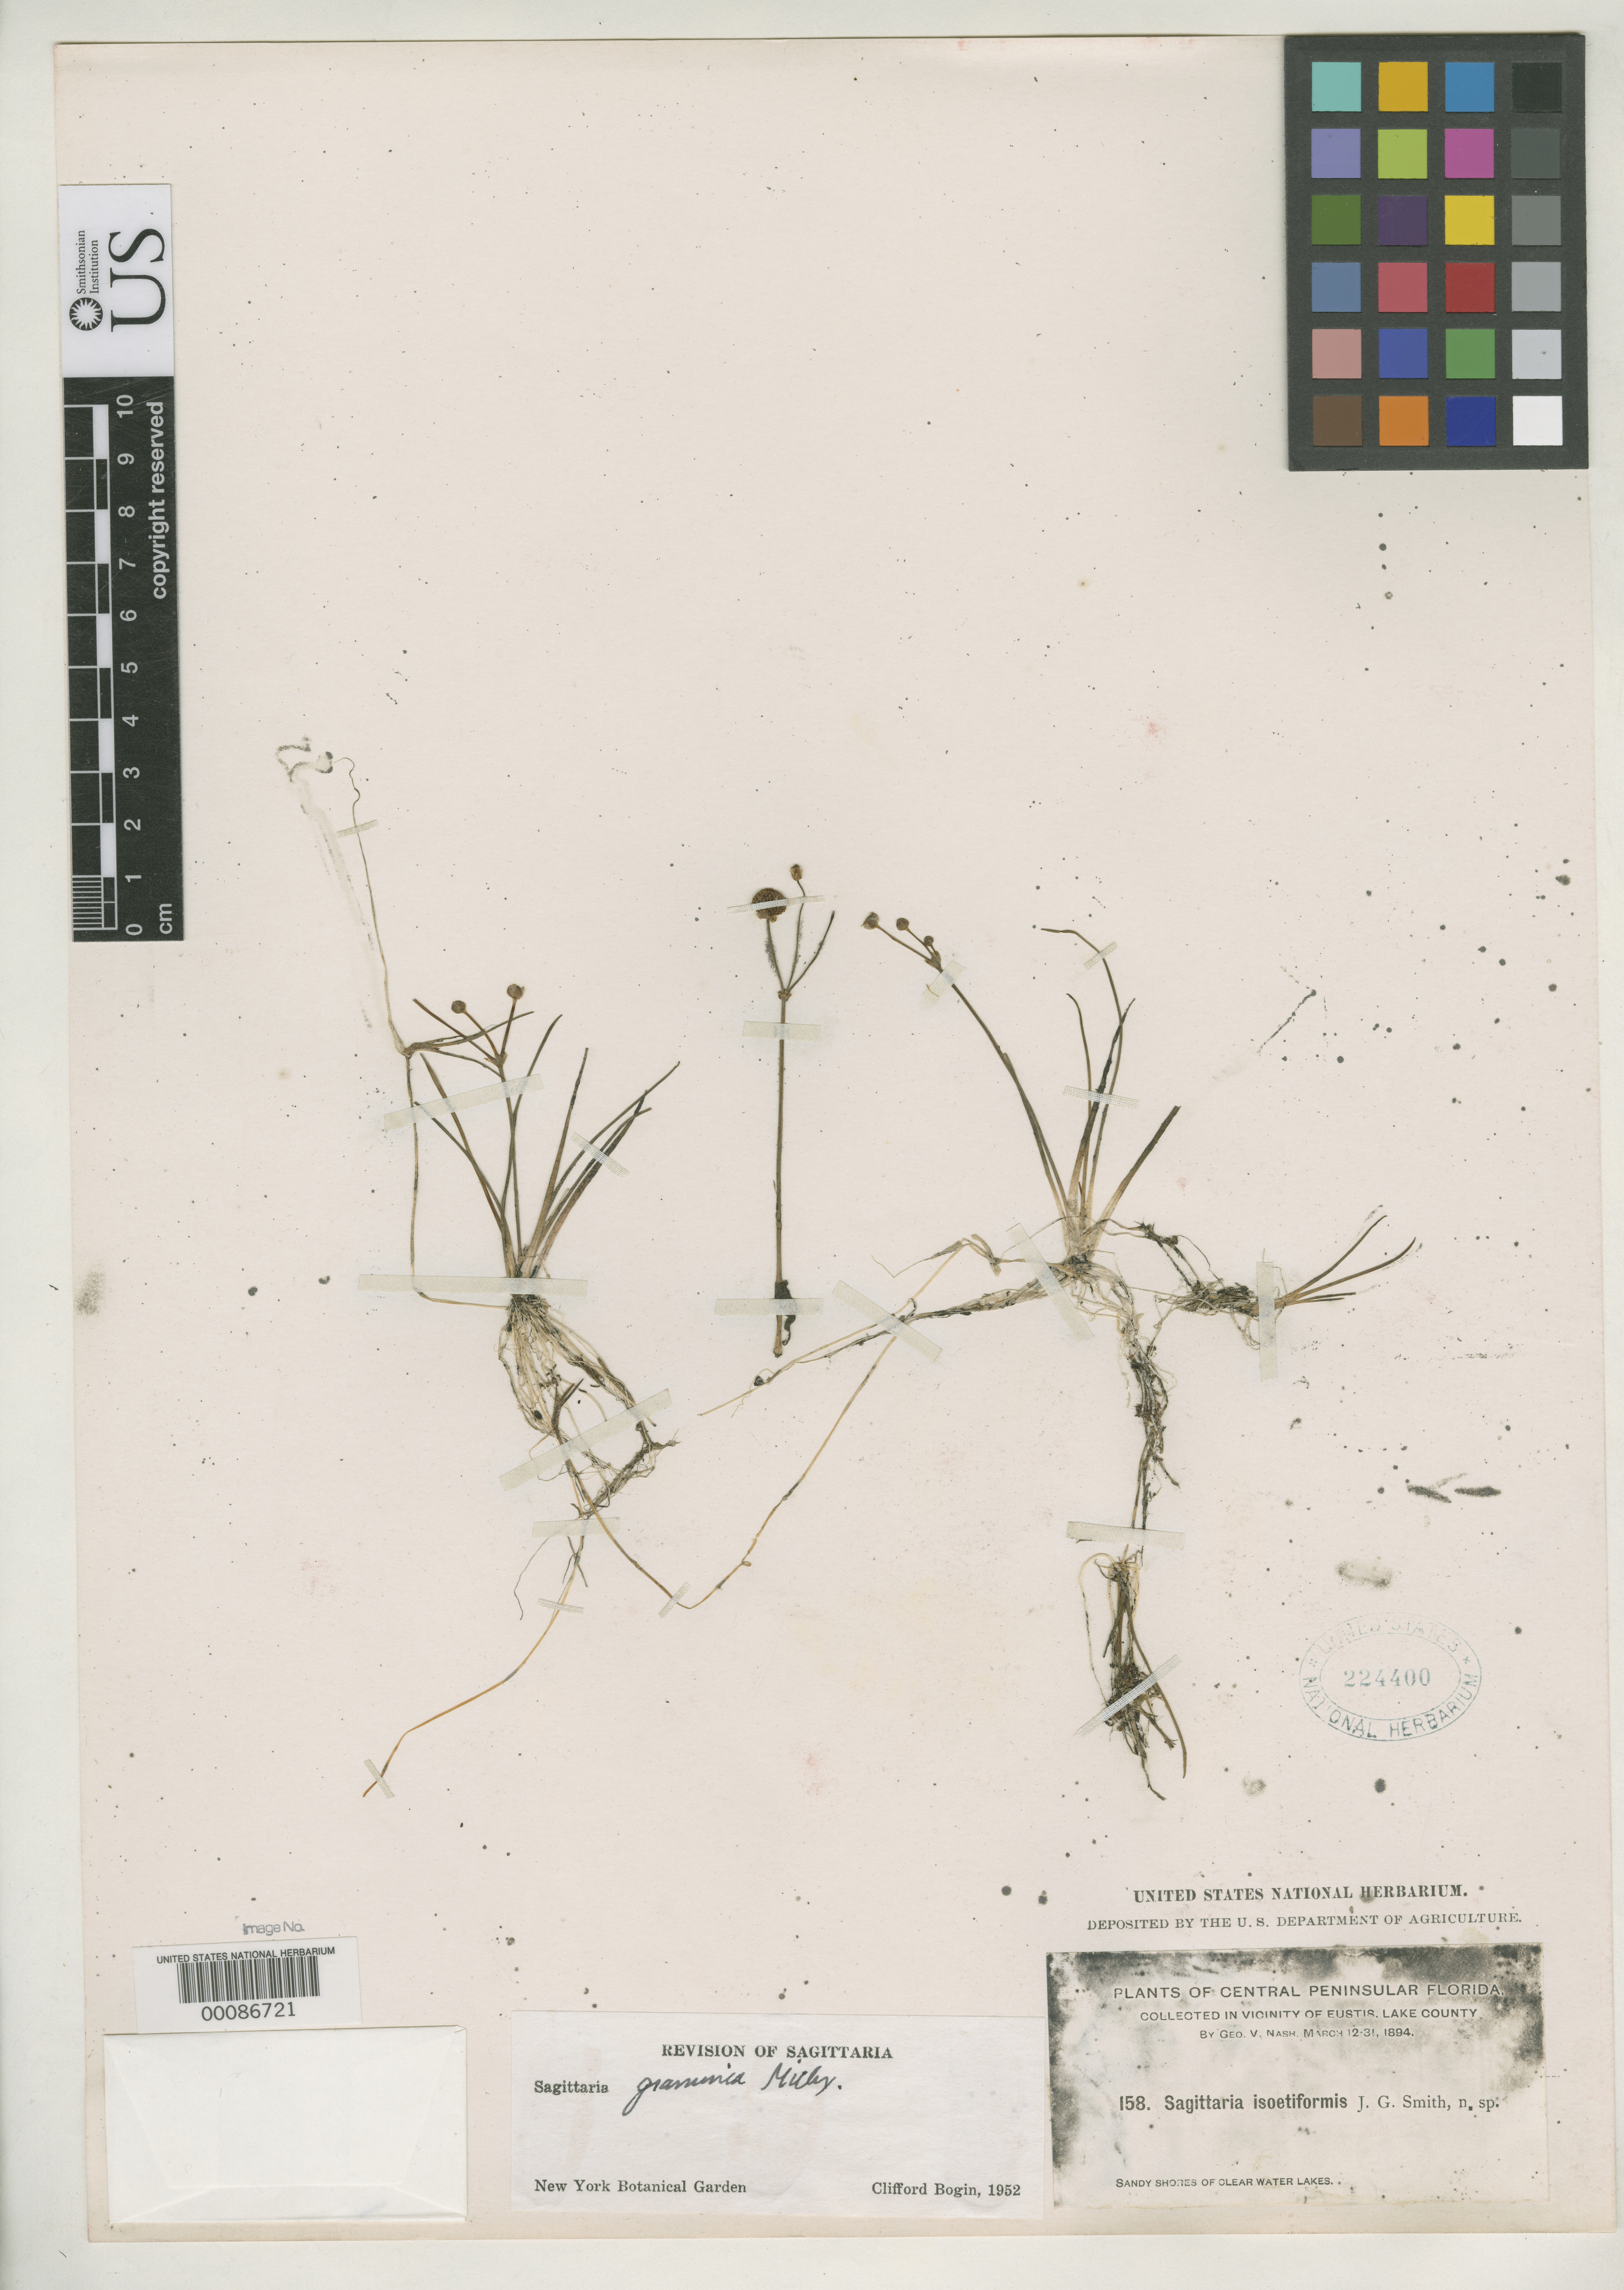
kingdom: Plantae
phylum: Tracheophyta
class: Liliopsida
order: Alismatales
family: Alismataceae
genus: Sagittaria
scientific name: Sagittaria isoetiformis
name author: J.G. Sm.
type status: Isotype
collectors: G. V. Nash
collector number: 158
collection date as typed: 22 Mar 1894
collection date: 1894-03-22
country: United States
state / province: Florida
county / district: Lake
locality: Eustis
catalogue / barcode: US 224400